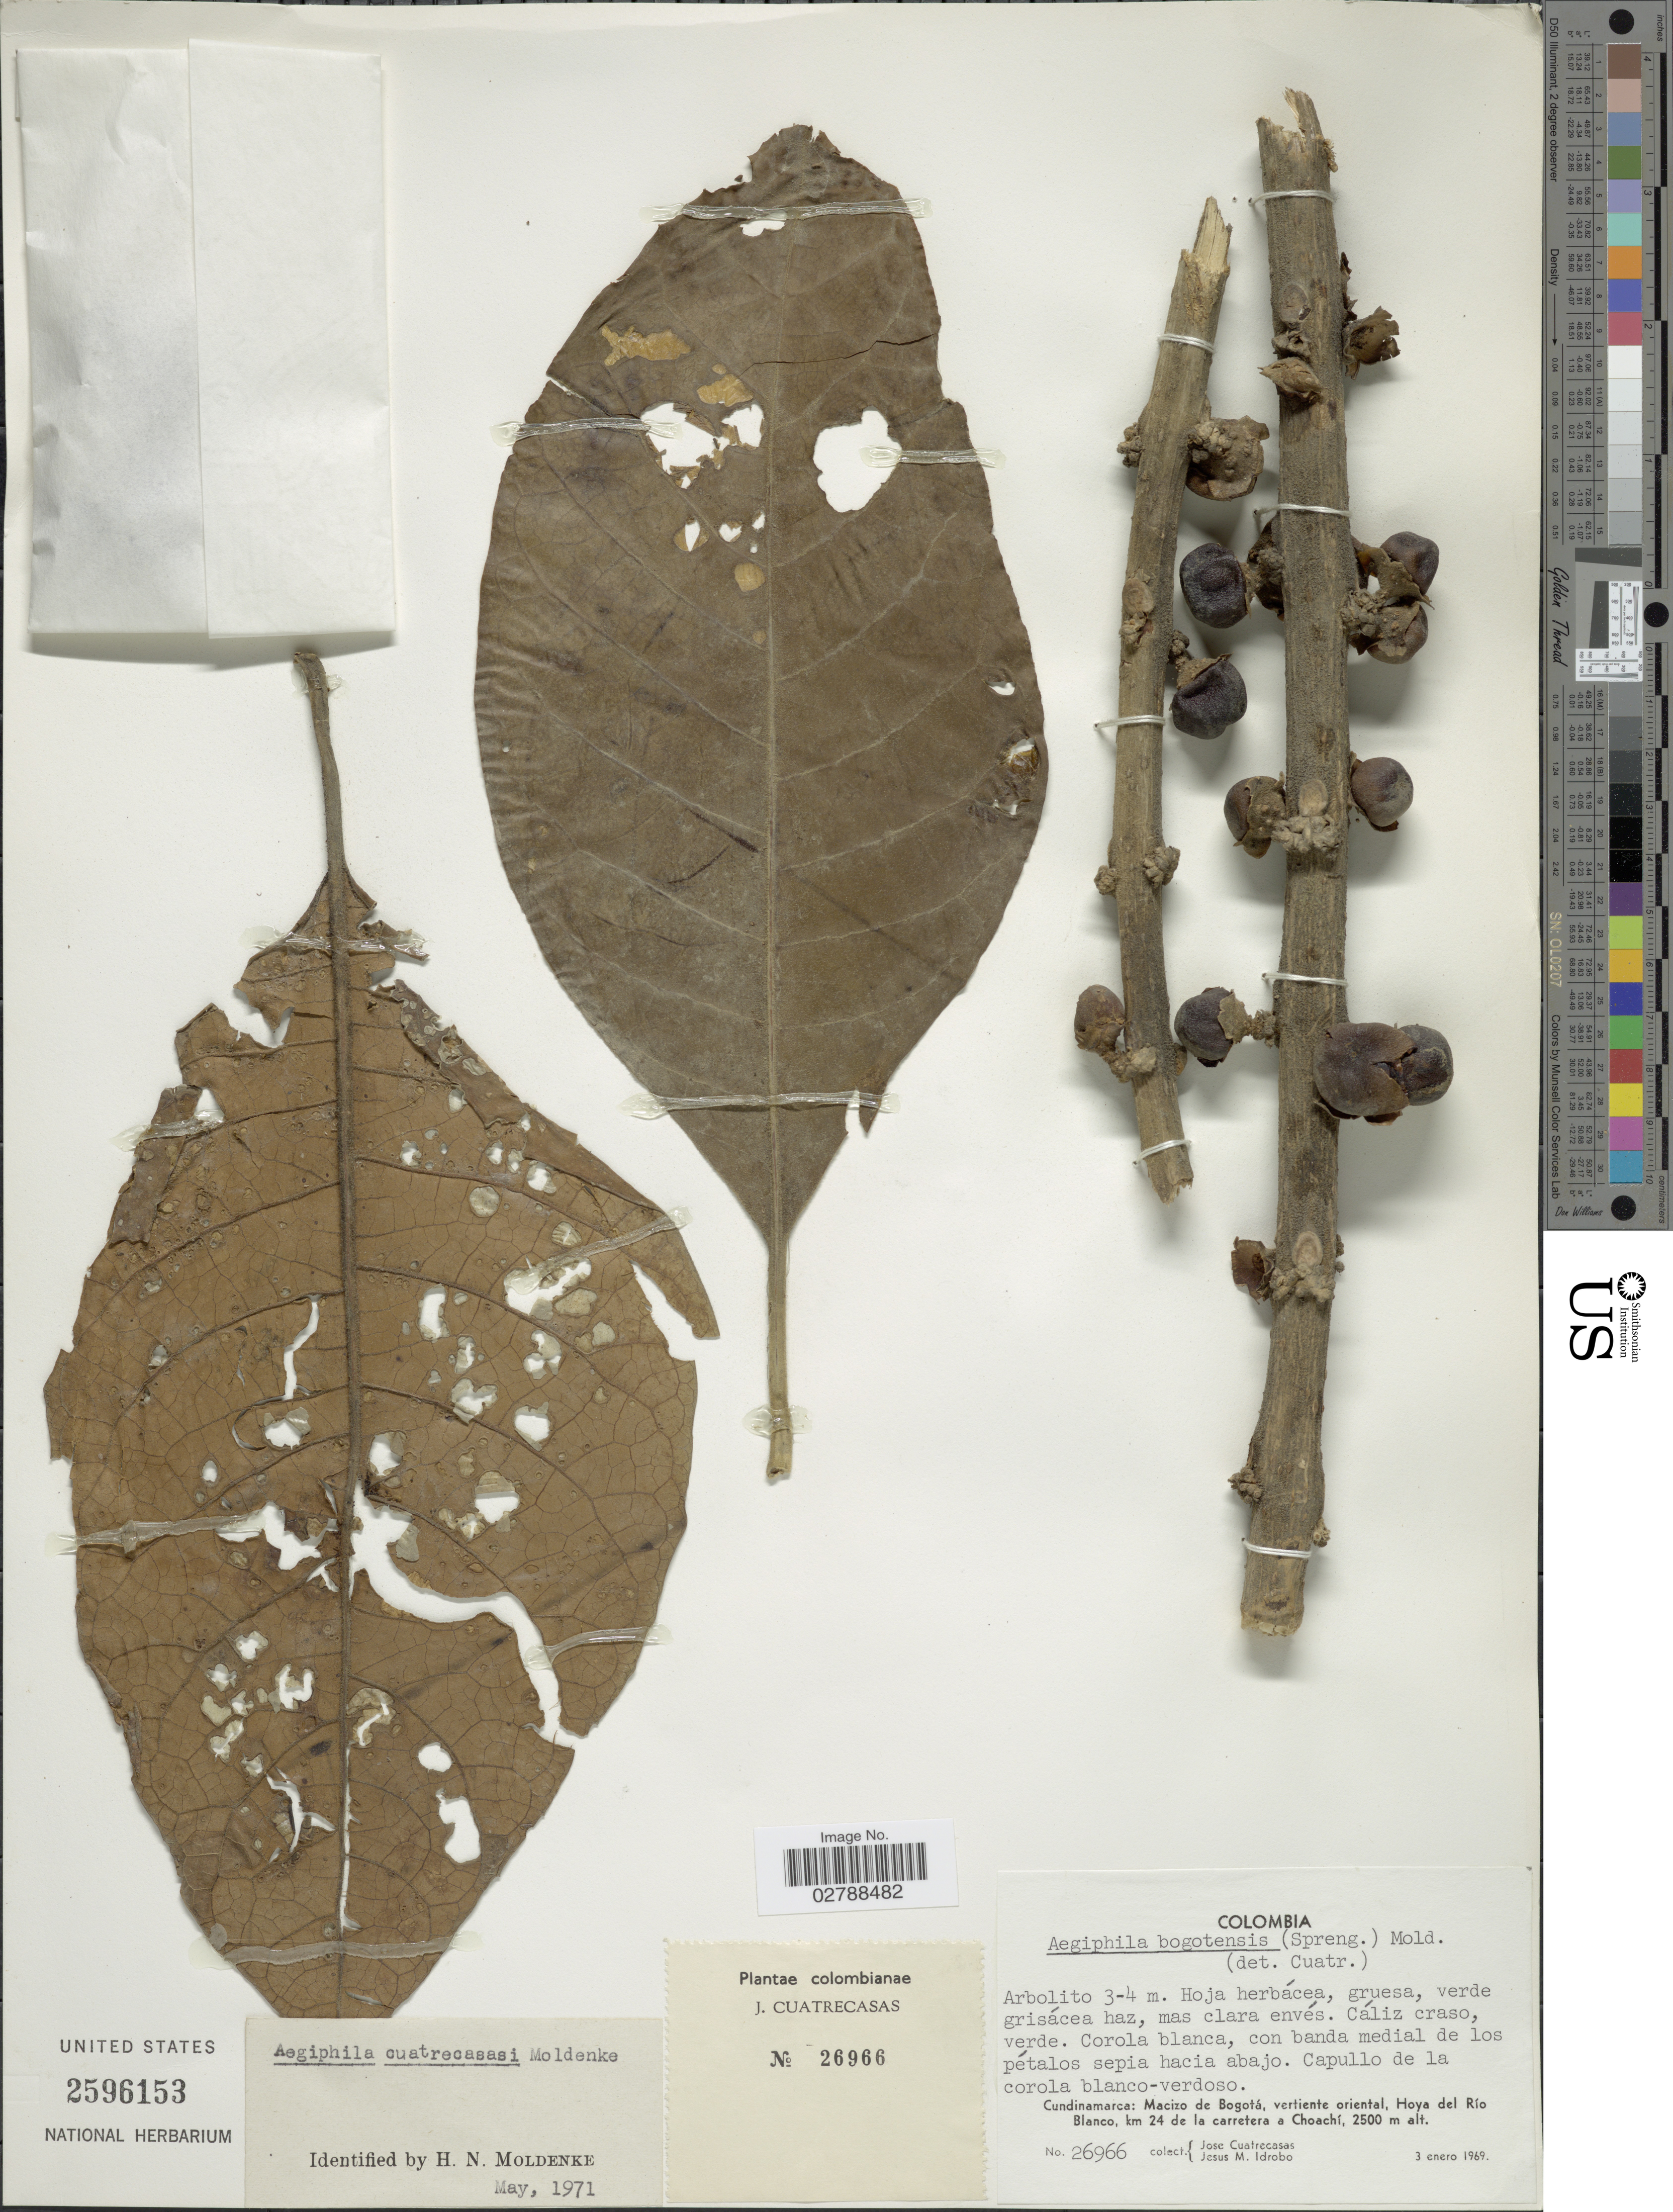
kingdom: Plantae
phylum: Tracheophyta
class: Magnoliopsida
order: Lamiales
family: Lamiaceae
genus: Aegiphila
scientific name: Aegiphila cuatrecasasii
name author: Moldenke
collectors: J. Cuatrecasas & J. M. Idrobo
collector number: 26966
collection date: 1969-01-03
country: Colombia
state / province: Cundinamarca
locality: Macizo de Bogotá, vertiente oriental, Hoya del Río Blanco, km 24 de la carretera a Choachí.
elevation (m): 2500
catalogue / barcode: US 2596153